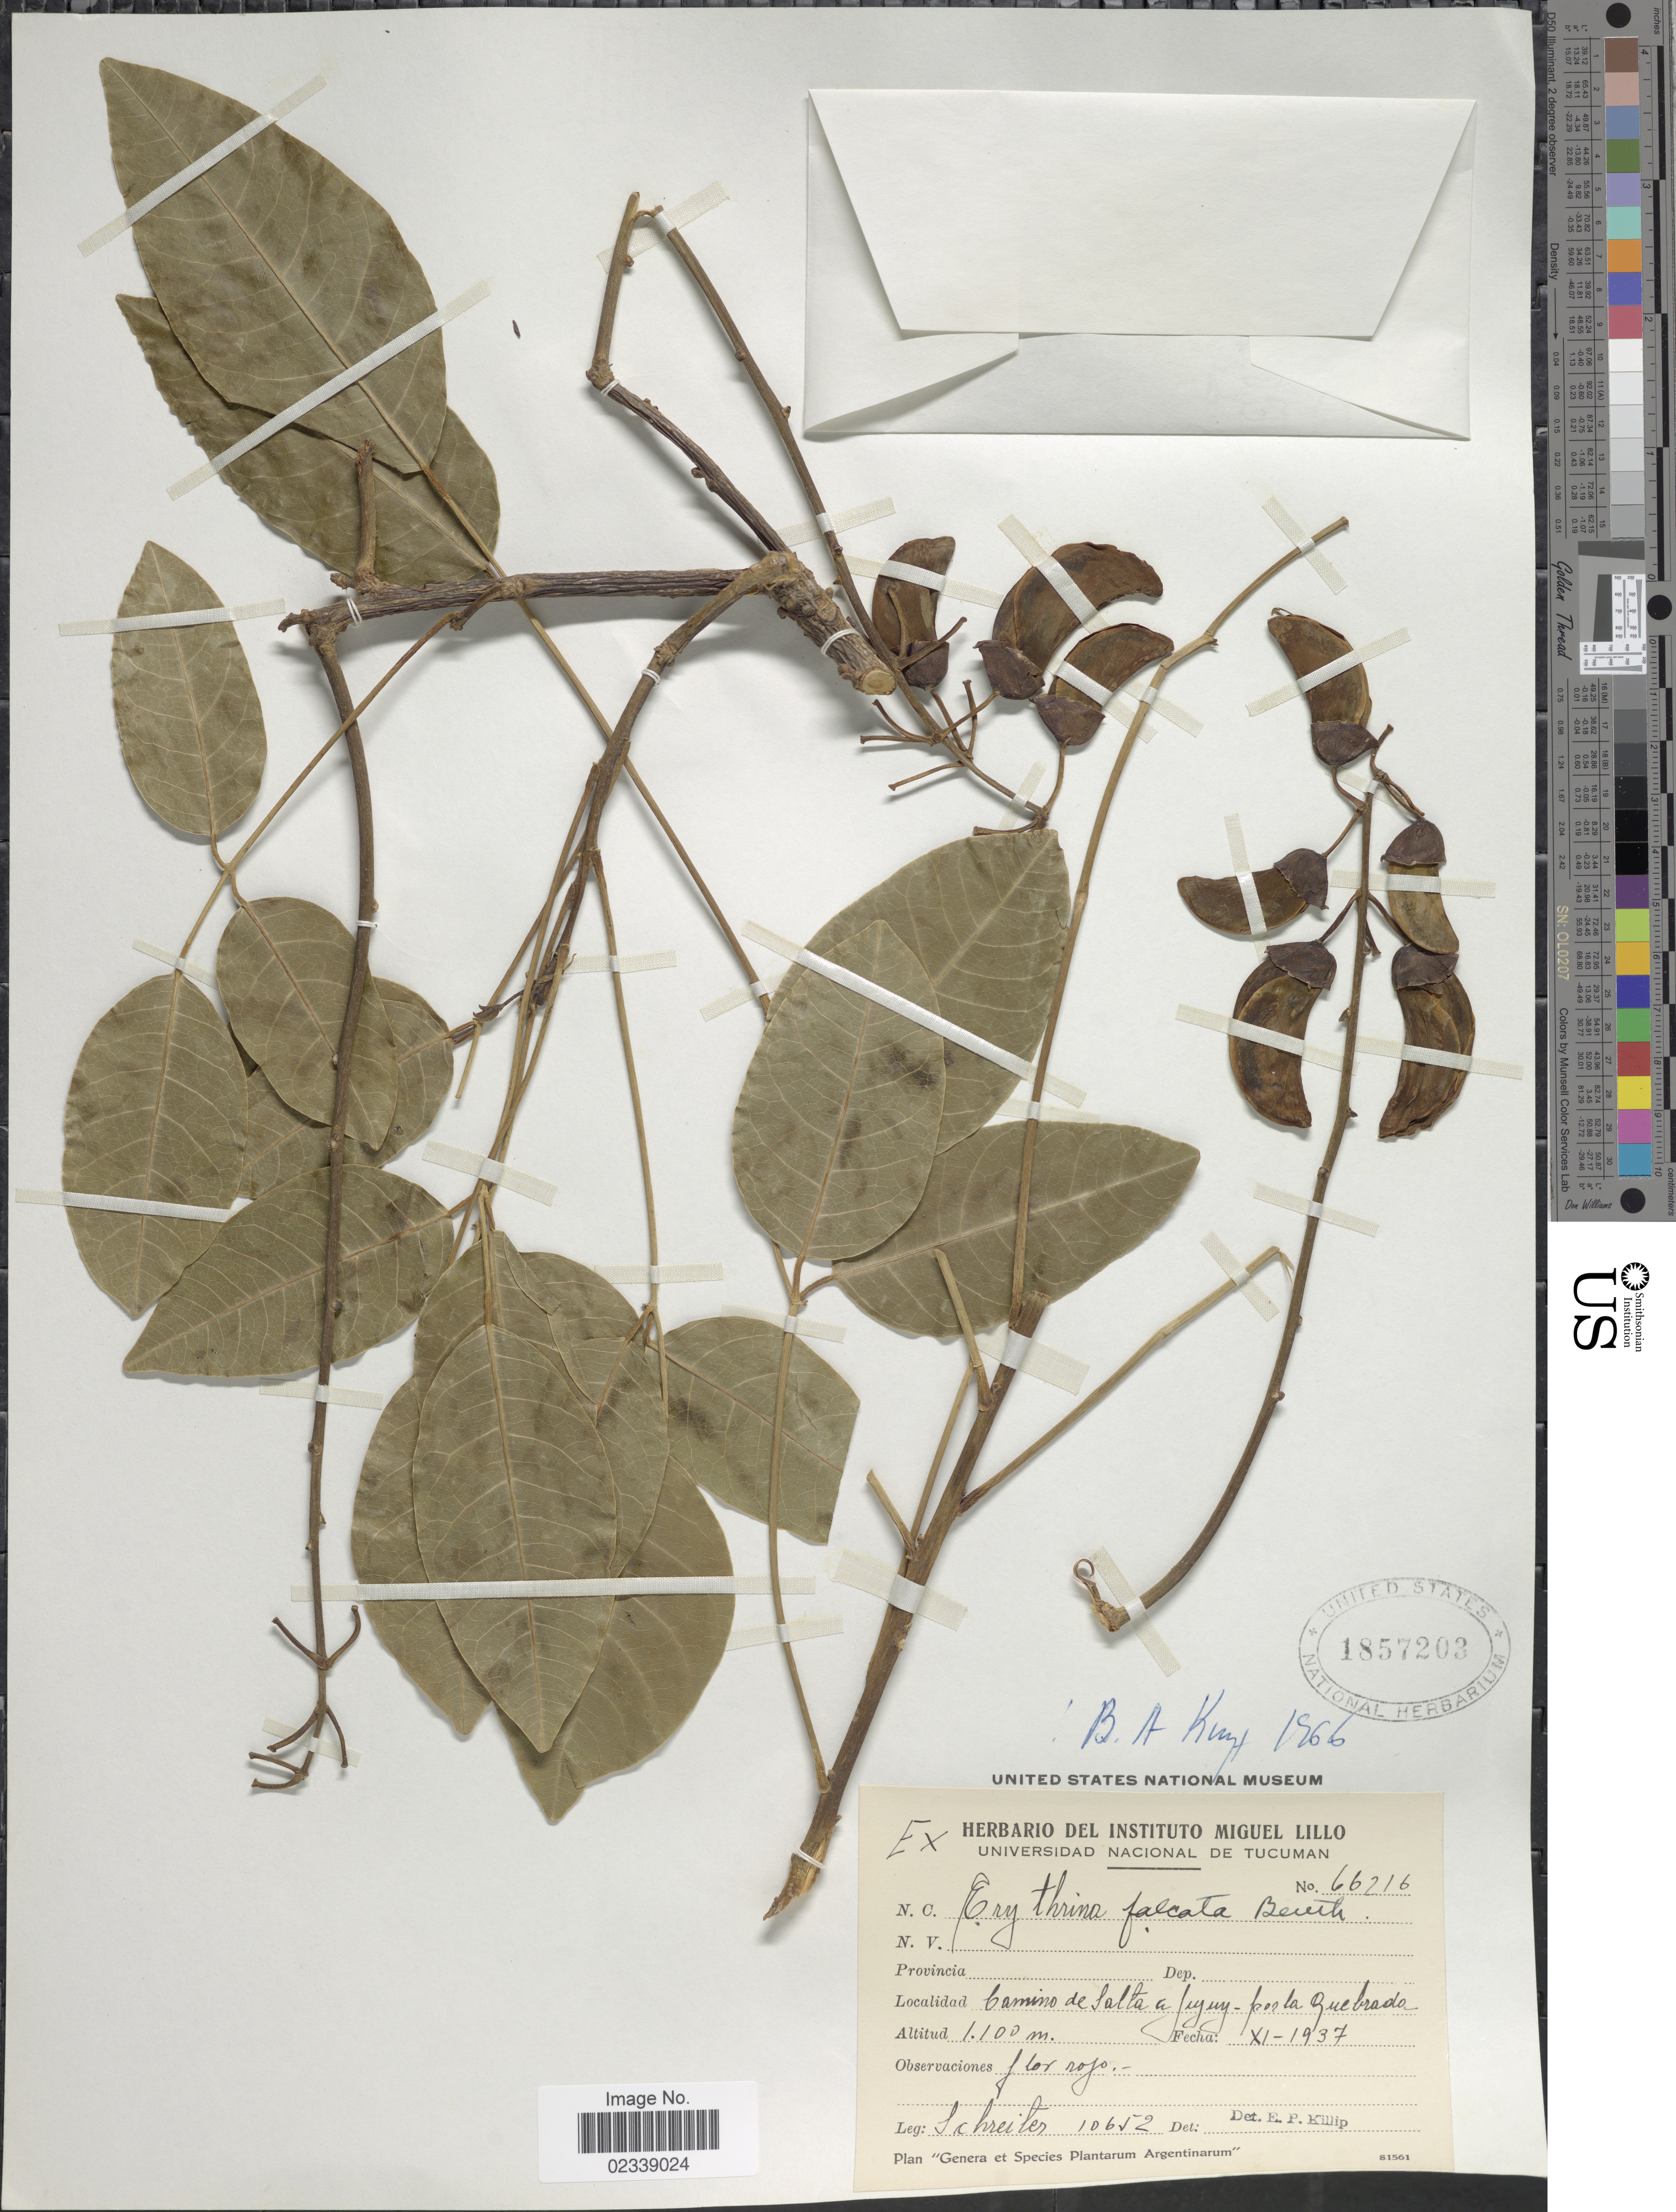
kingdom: Plantae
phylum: Tracheophyta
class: Magnoliopsida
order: Fabales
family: Fabaceae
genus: Erythrina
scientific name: Erythrina falcata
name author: Benth.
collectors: -. Schreiter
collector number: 10652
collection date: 1937-11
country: Argentina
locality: Camino de Salta a Jujuy por la Quebrada.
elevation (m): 1100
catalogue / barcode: US 1857203